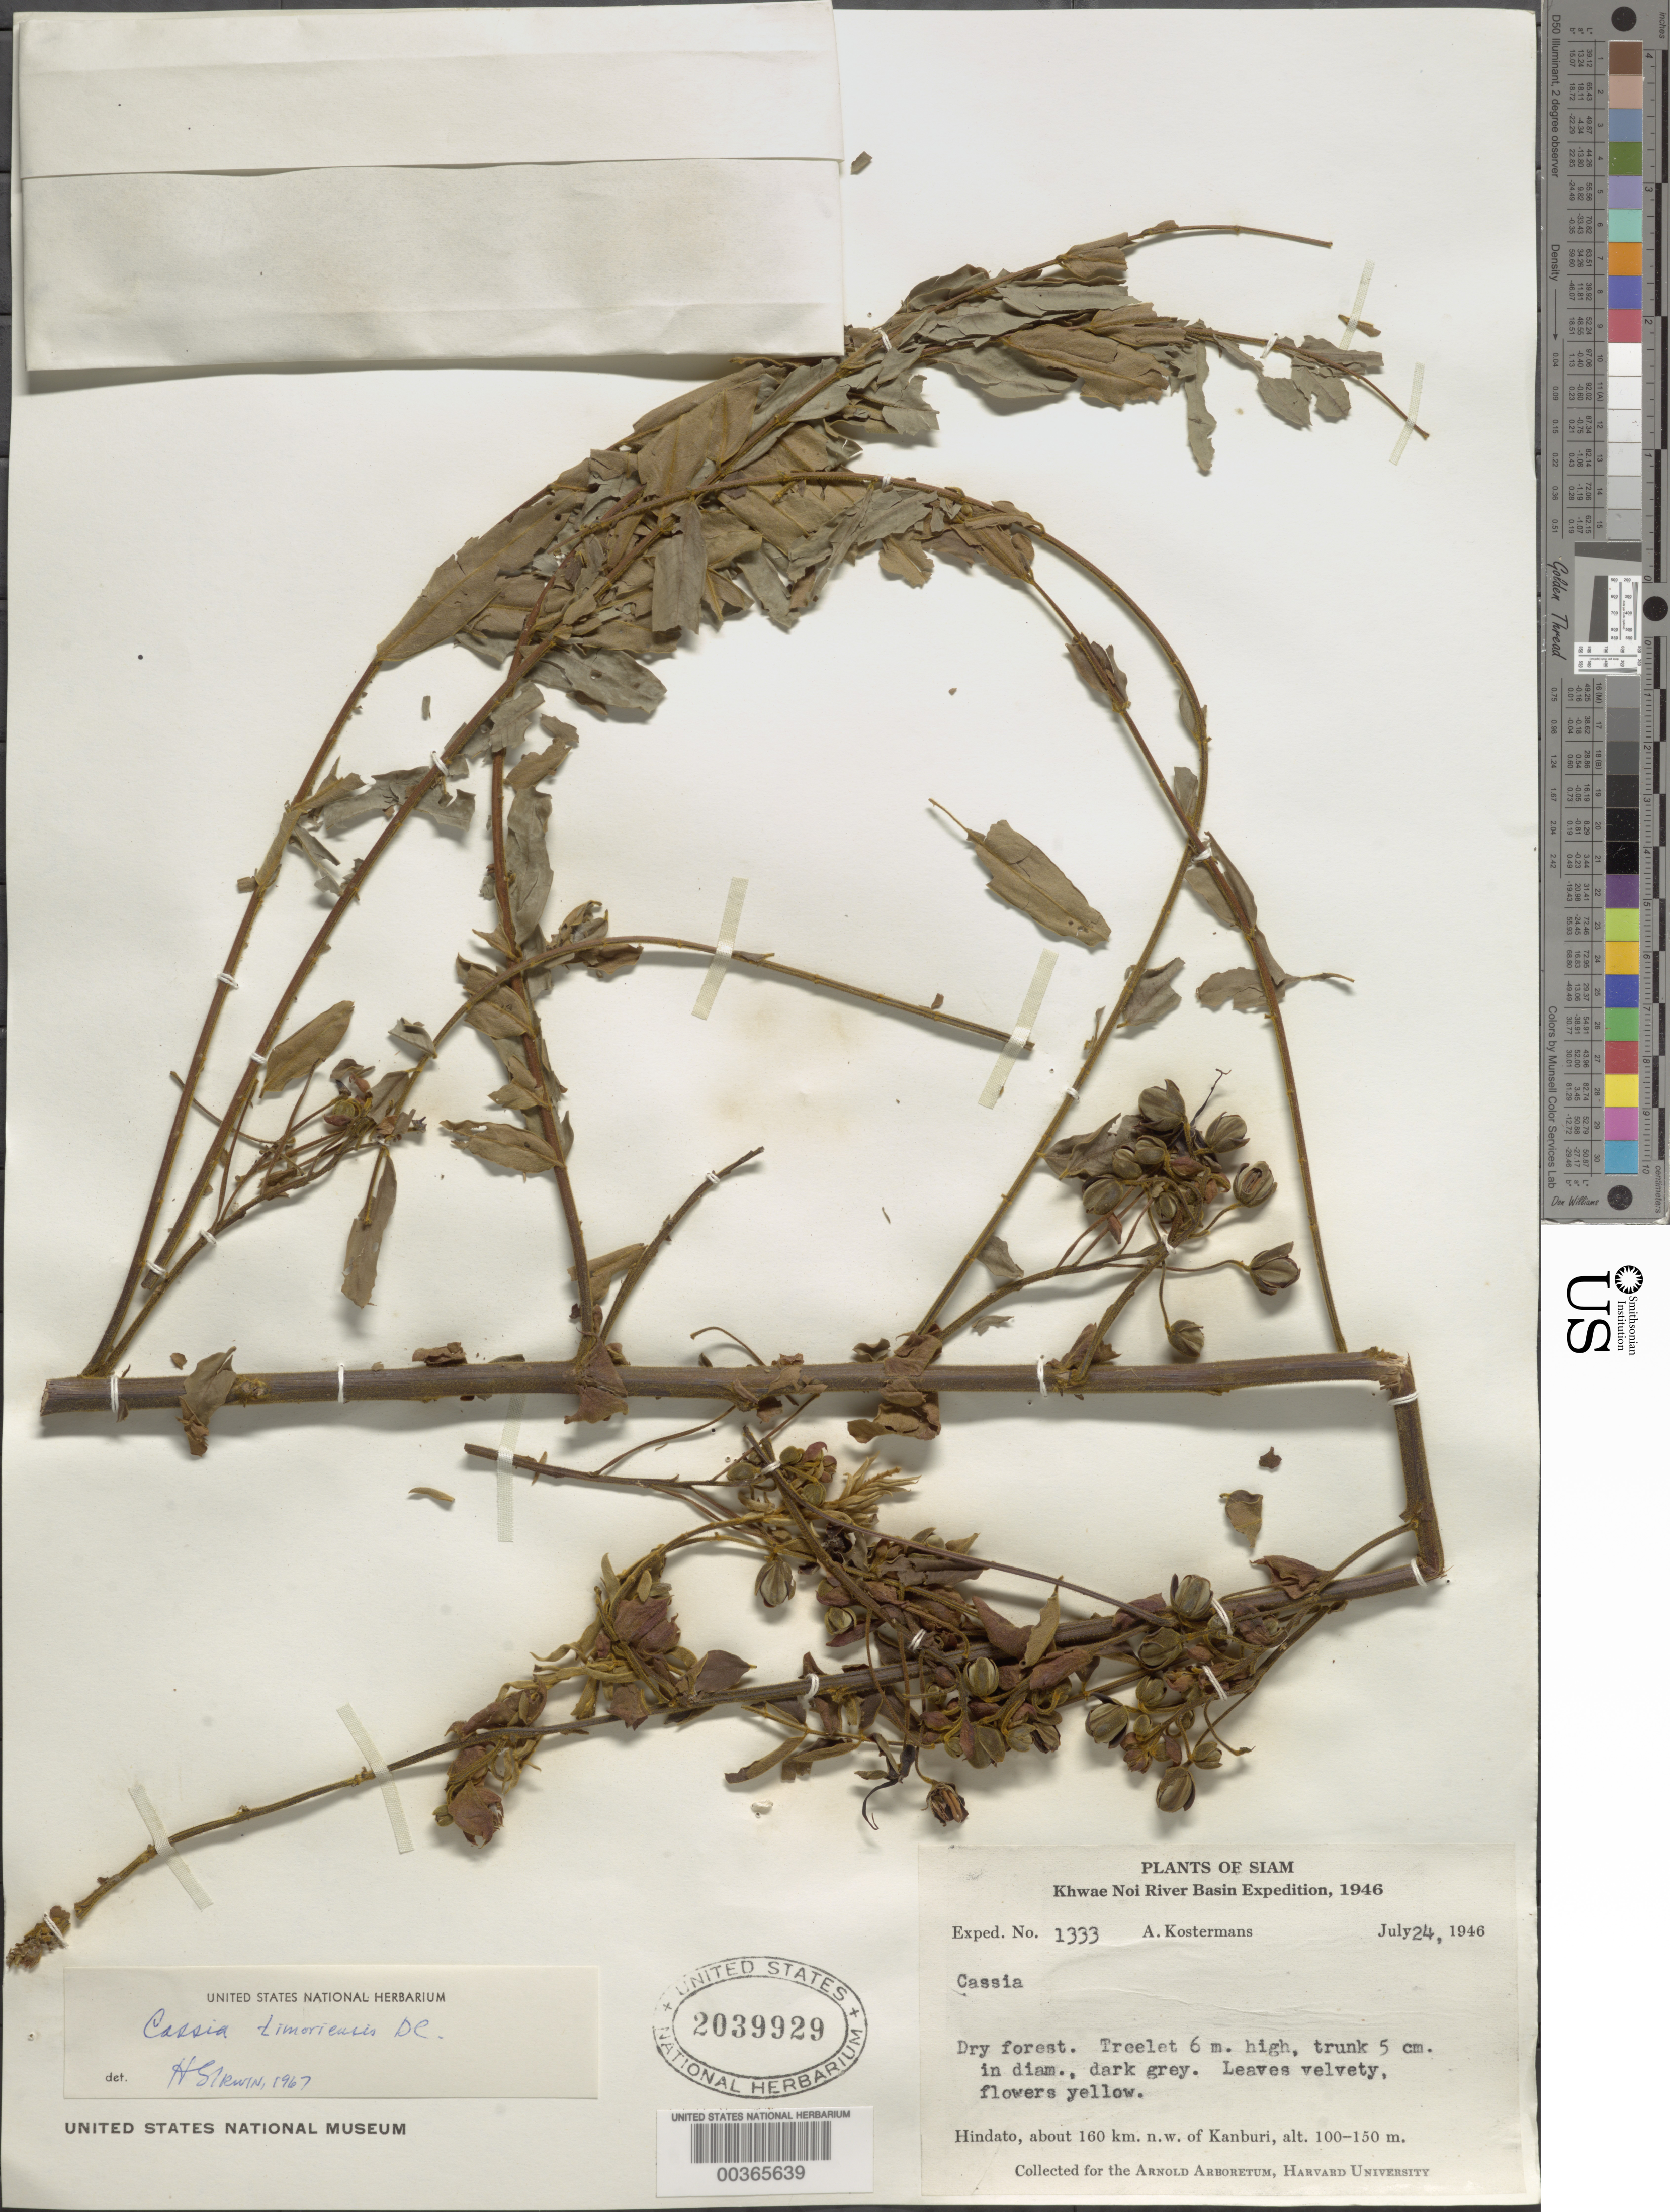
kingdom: Plantae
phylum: Tracheophyta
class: Magnoliopsida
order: Fabales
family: Fabaceae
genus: Senna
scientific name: Senna timorensis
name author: (DC.) H.S. Irwin & Barneby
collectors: A. J. G. Kostermans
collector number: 1333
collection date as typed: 24 Jul 1946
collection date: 1946-07-24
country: Thailand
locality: Khwae noi river basin; hindato, about 160 km nw of kanburi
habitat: Dry forest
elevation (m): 100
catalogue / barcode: US 2039929